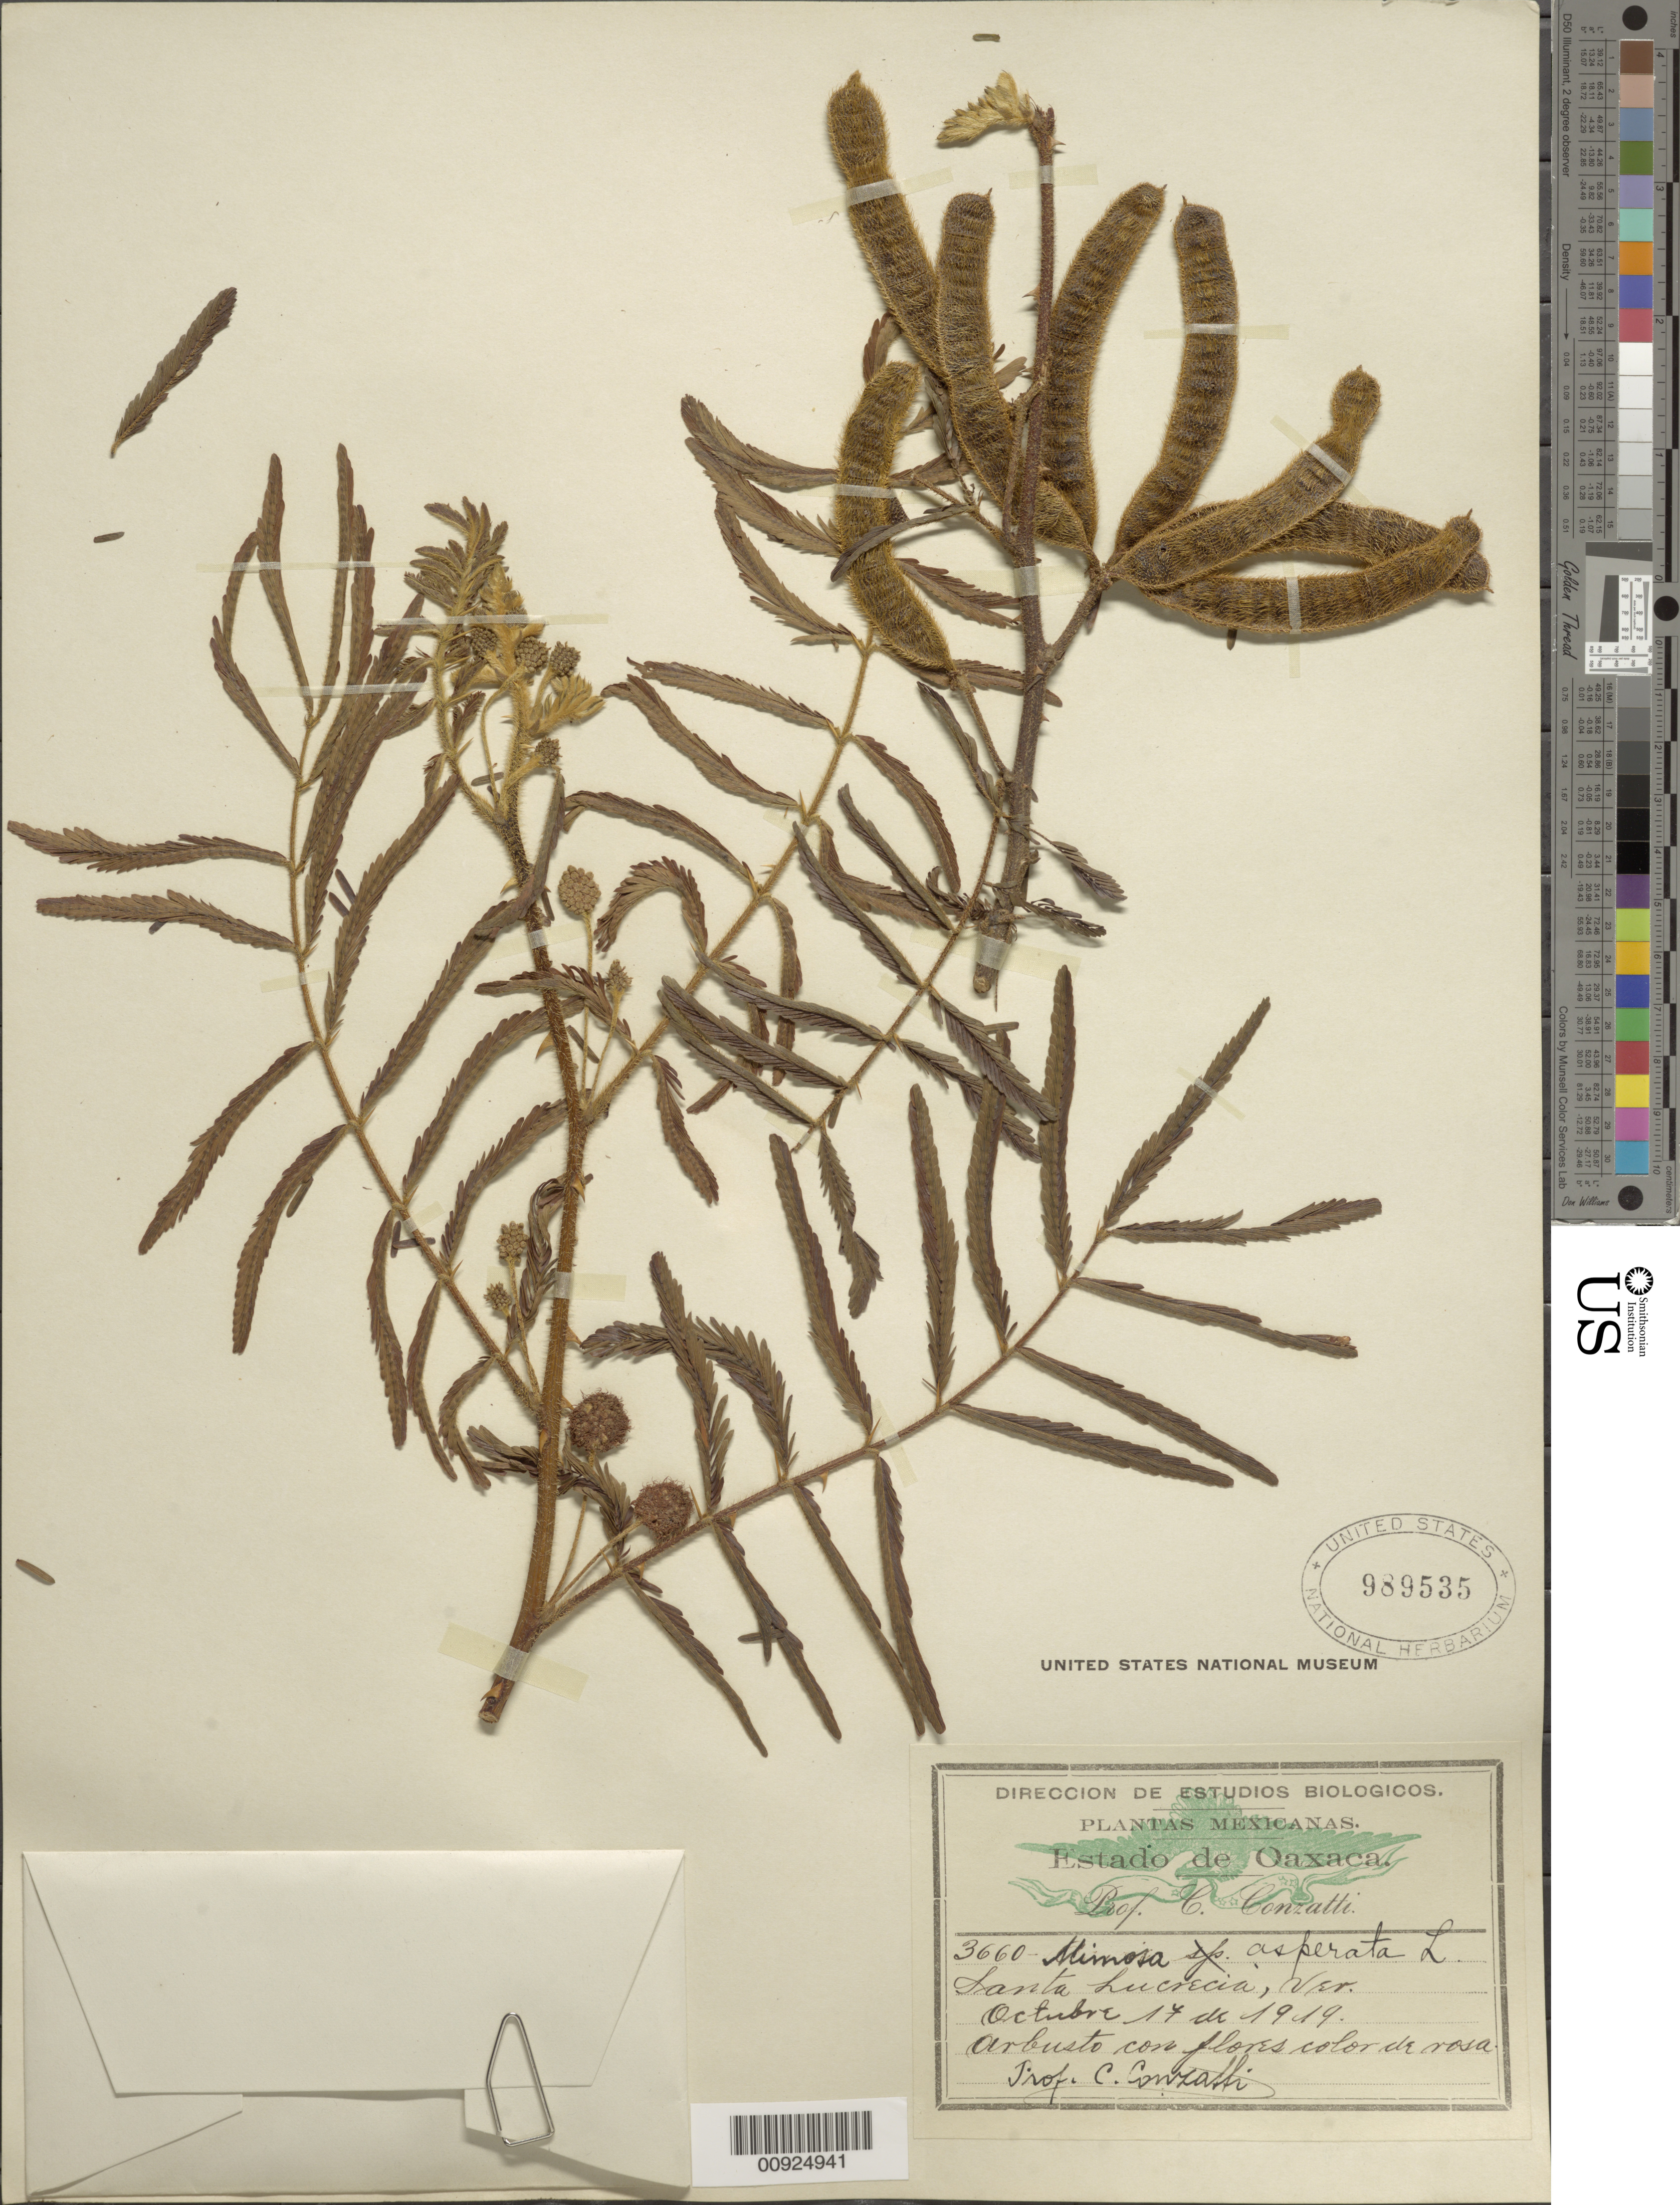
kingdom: Plantae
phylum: Tracheophyta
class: Magnoliopsida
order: Fabales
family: Fabaceae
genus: Mimosa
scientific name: Mimosa pigra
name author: L.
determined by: Strong, Mark T., (BOT), Smithsonian Institution - National Museum of Natural History (UNITED STATES)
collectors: C. Conzatti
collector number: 3660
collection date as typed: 17 Oct 1919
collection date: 1919-10-17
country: Mexico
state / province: Veracruz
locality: Santa Lucrecia, Veracruz.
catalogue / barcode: US 989535